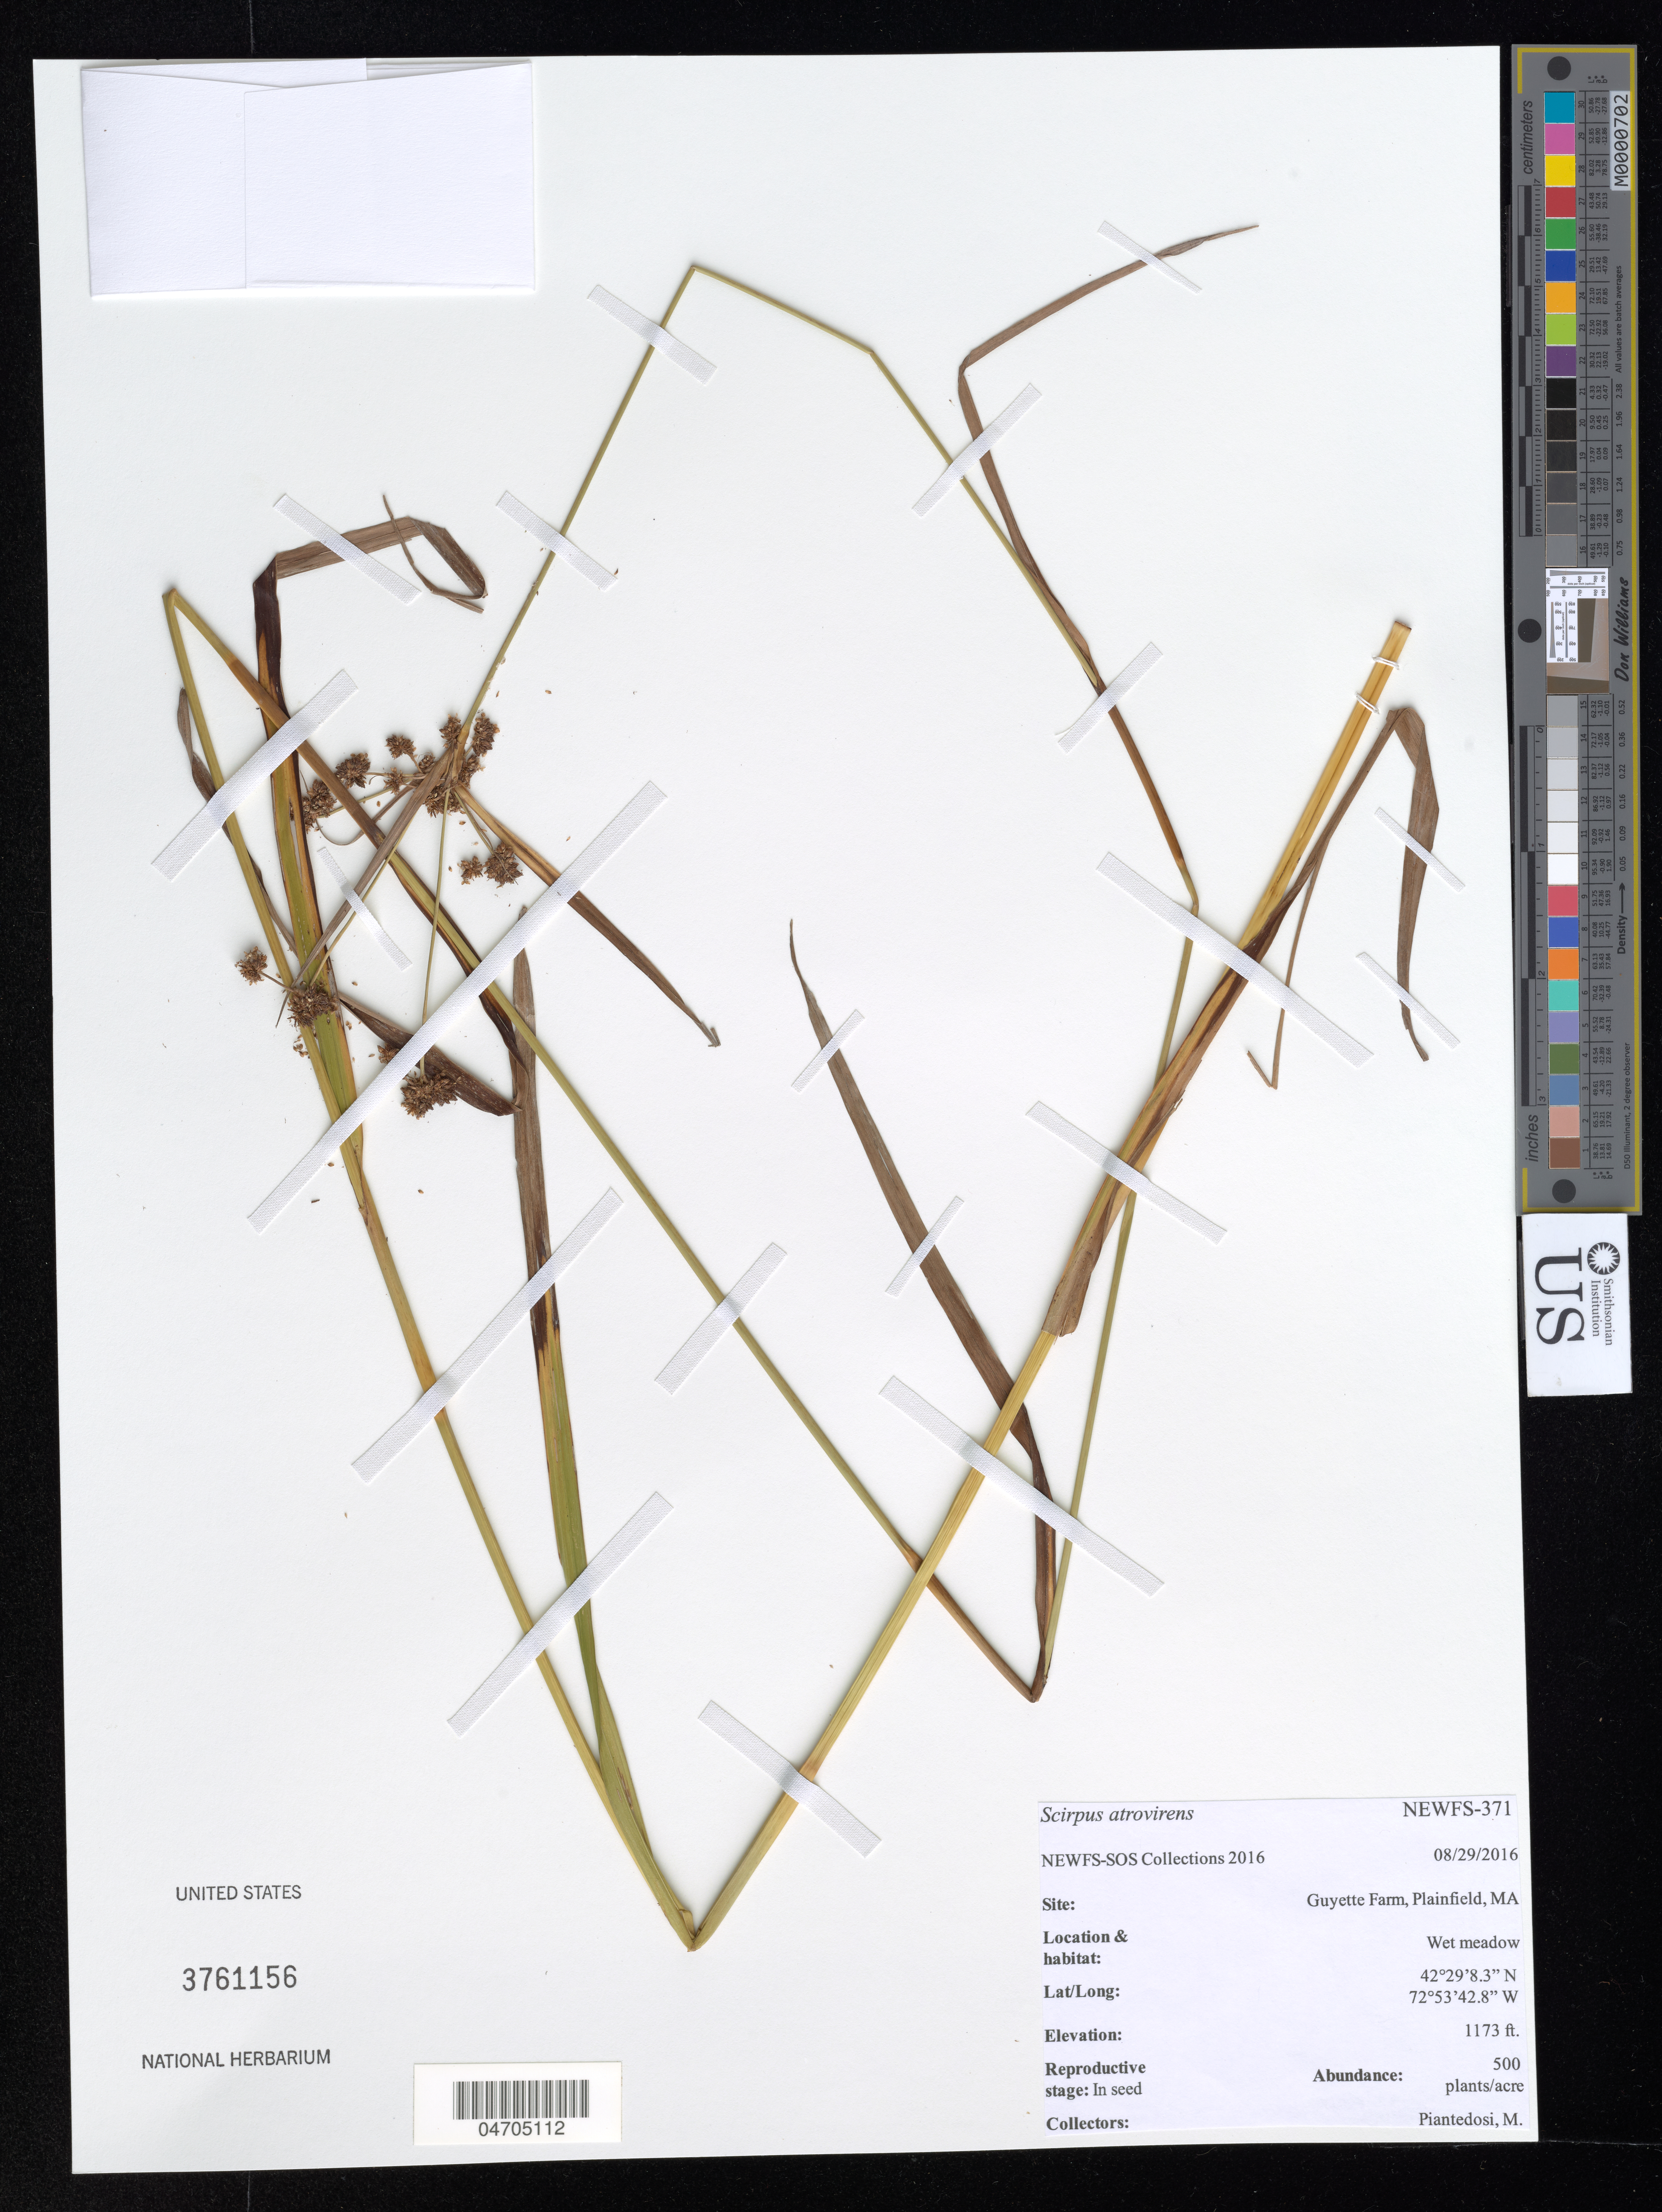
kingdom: Plantae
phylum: Tracheophyta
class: Liliopsida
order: Poales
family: Cyperaceae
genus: Scirpus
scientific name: Scirpus atrovirens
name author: Willd.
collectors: M. Piantedosi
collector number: NEWFS-371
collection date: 2016-08-29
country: United States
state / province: Massachusetts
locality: Guyette Farm, Plainfield.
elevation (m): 358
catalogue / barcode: US 3761156